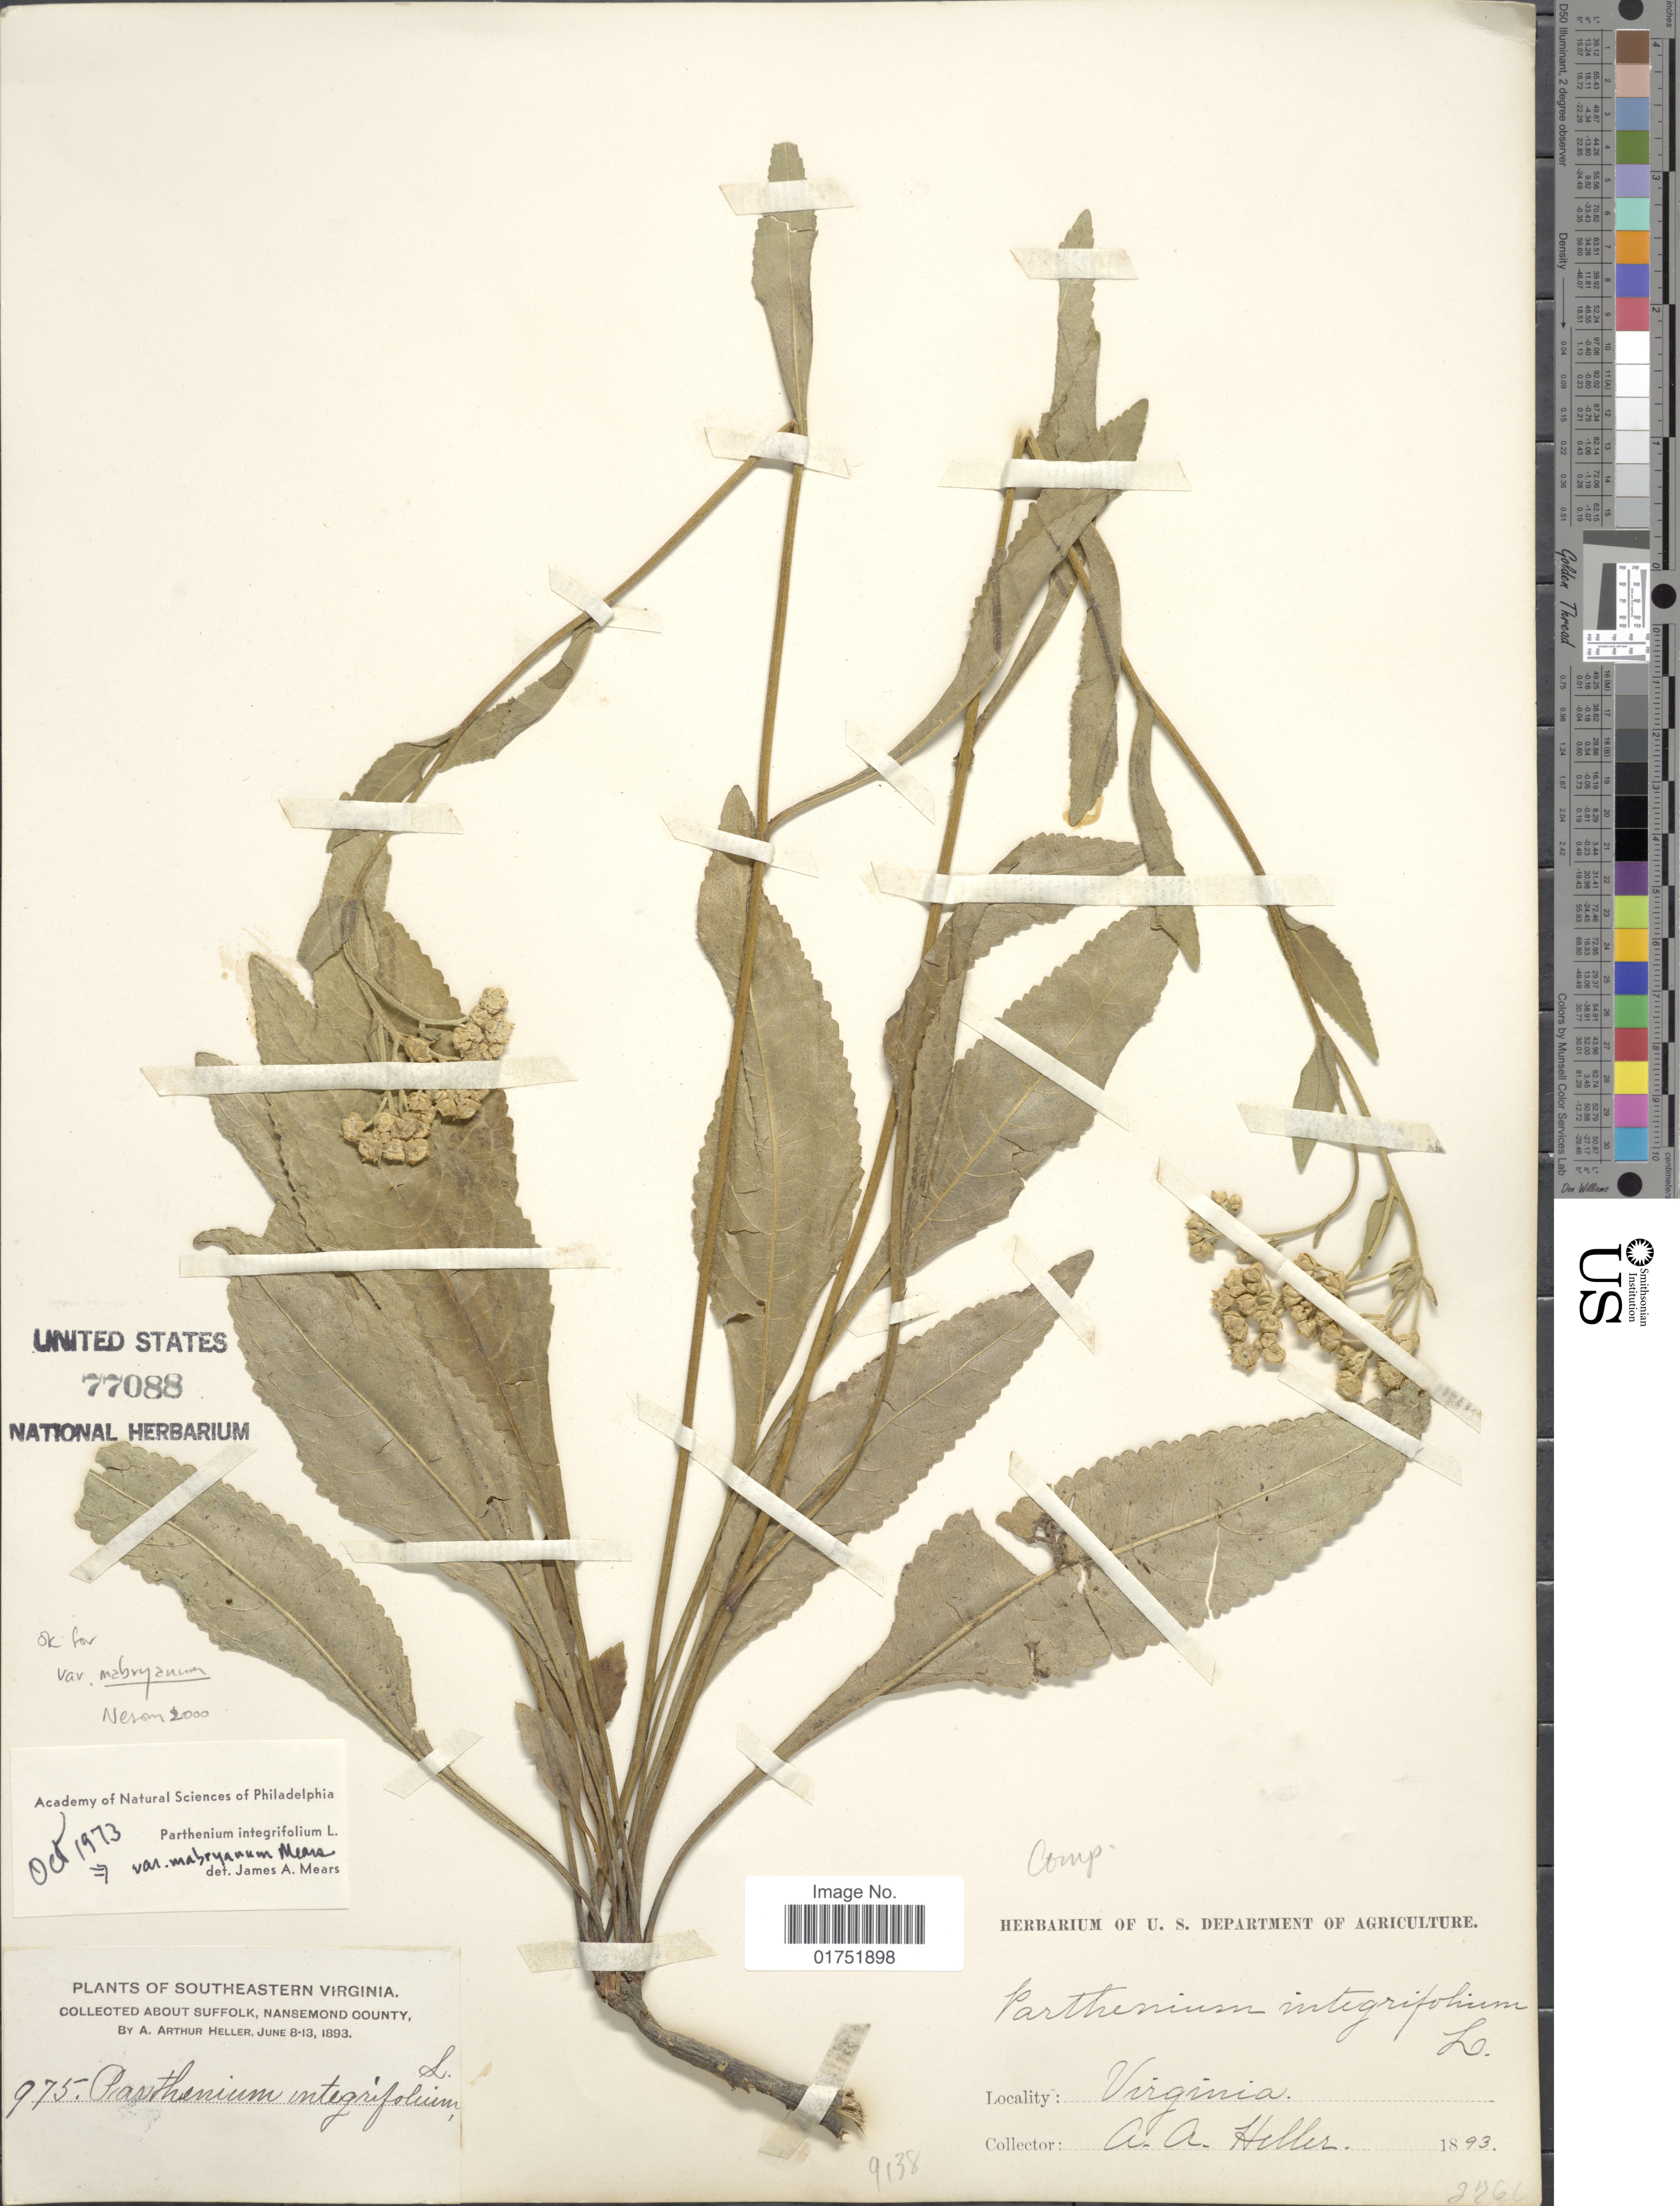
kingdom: Plantae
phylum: Tracheophyta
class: Magnoliopsida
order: Asterales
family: Asteraceae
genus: Parthenium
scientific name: Parthenium integrifolium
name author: L.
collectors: A. A. Heller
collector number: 975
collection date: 1893-06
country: United States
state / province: Virginia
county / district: City of Suffolk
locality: Southeastern Virginia, about Suffolk, Nansemond County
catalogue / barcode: US 77088